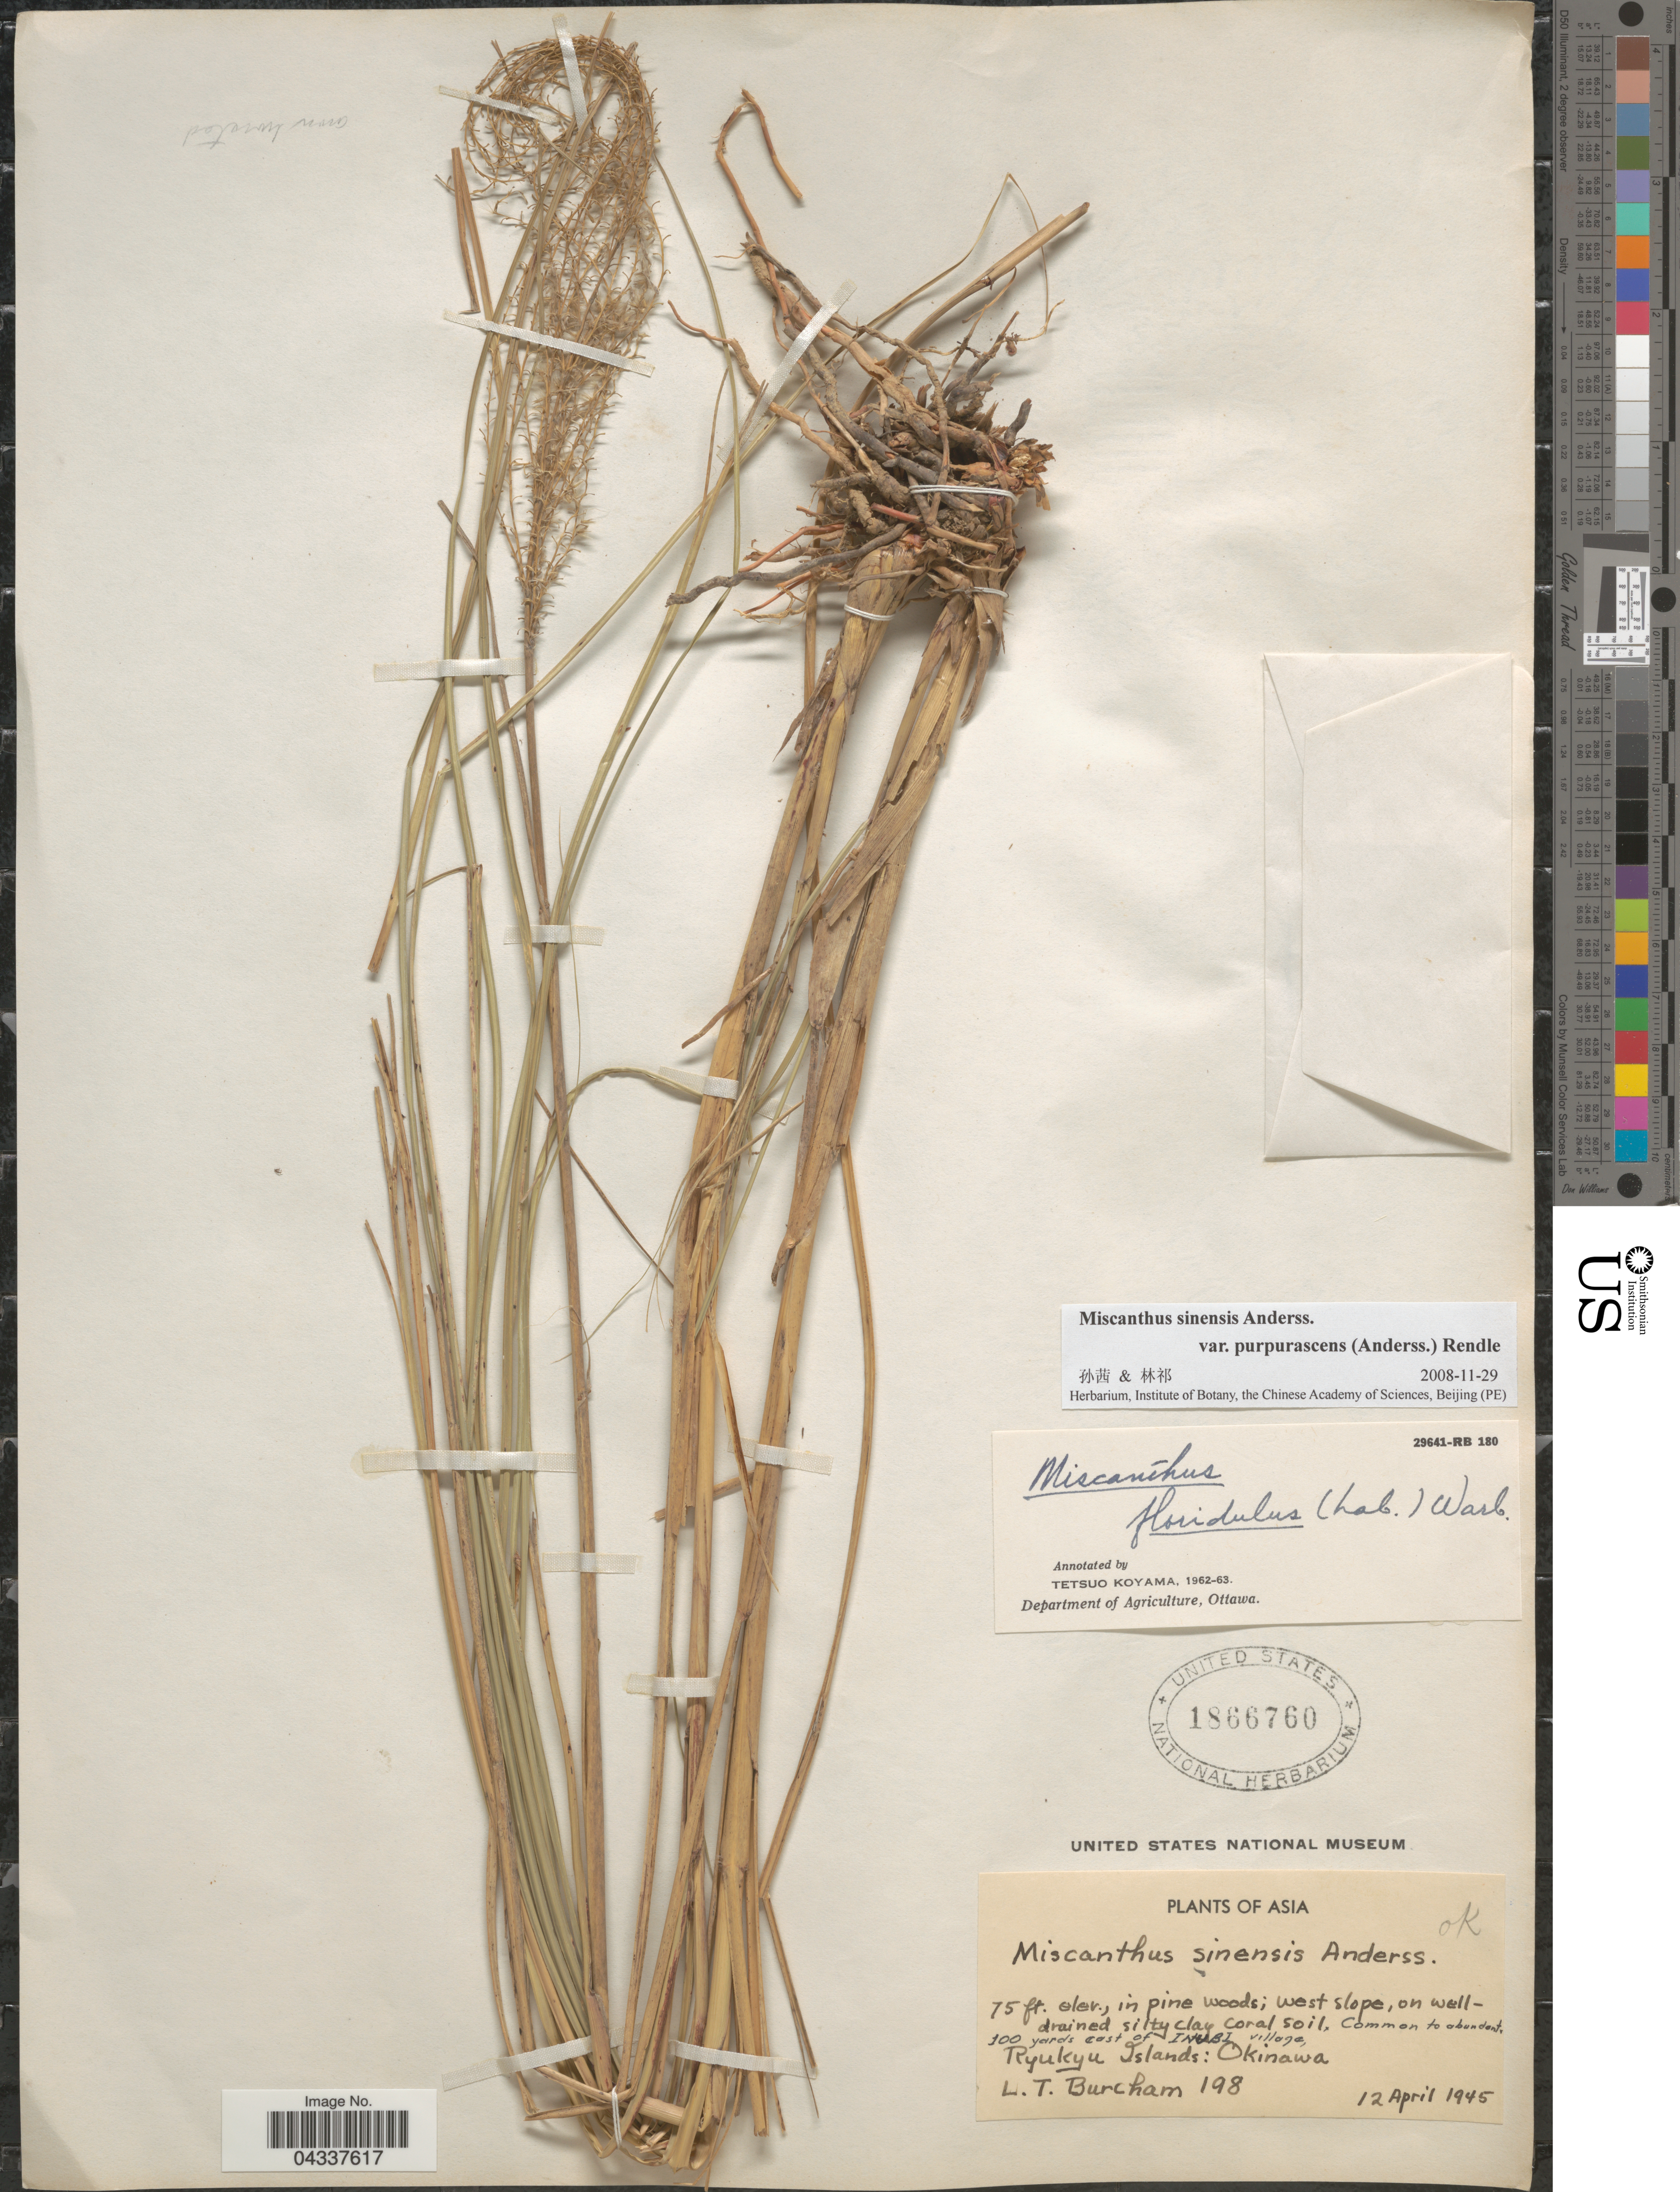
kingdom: Plantae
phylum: Tracheophyta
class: Liliopsida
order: Poales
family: Poaceae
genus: Miscanthus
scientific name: Miscanthus sinensis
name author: Andersson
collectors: L. Burcham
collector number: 198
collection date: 1945-04-12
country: Japan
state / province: Okinawa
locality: Ryukyu Islands: Okinawa.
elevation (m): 23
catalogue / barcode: US 1866760